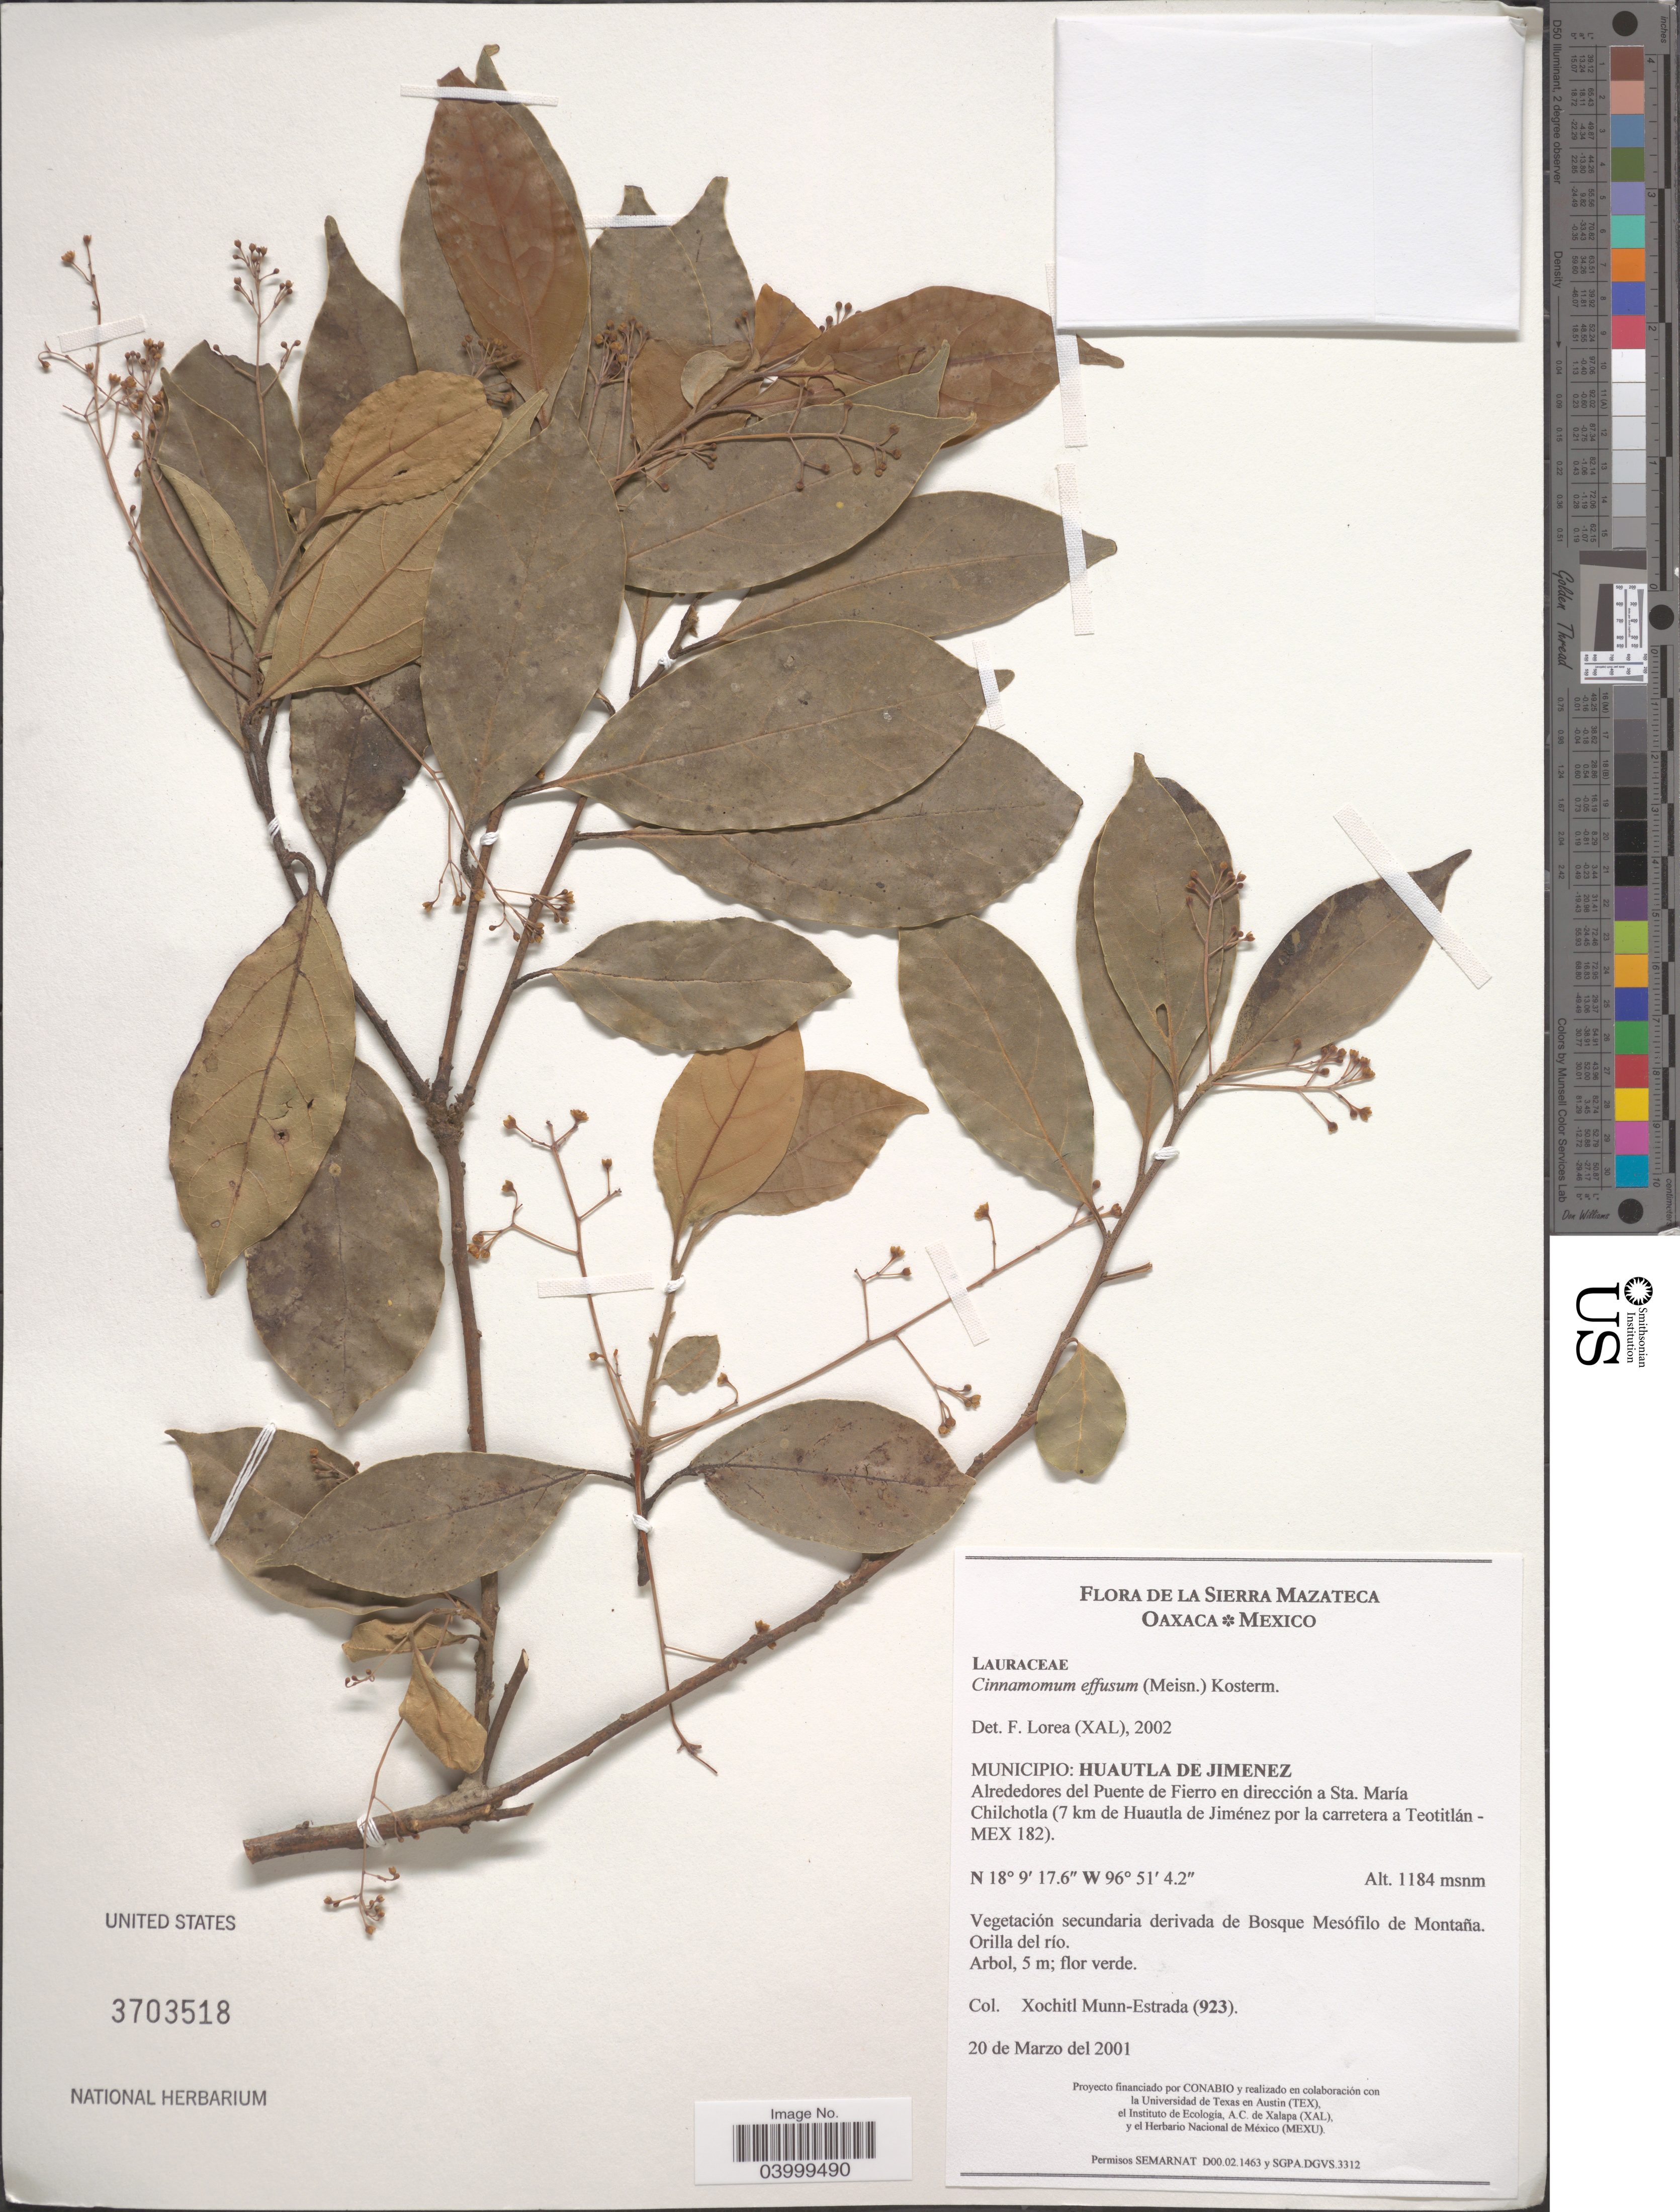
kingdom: Plantae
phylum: Tracheophyta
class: Magnoliopsida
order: Laurales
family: Lauraceae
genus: Cinnamomum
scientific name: Cinnamomum effusum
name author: (Meisn.) Kosterm.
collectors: X. Munn-Estrada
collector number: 923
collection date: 2001-03-20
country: Mexico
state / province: Oaxaca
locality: La Sierra Mazateca. Municipio: Huautla de Jimenez. Alrededores del Puente de Fierro en dirección a Sta. María Chilchotla (7 km de Huautla de Jiménez por la carretera a Teotitlán-Mex 182).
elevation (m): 1184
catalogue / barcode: US 3703518